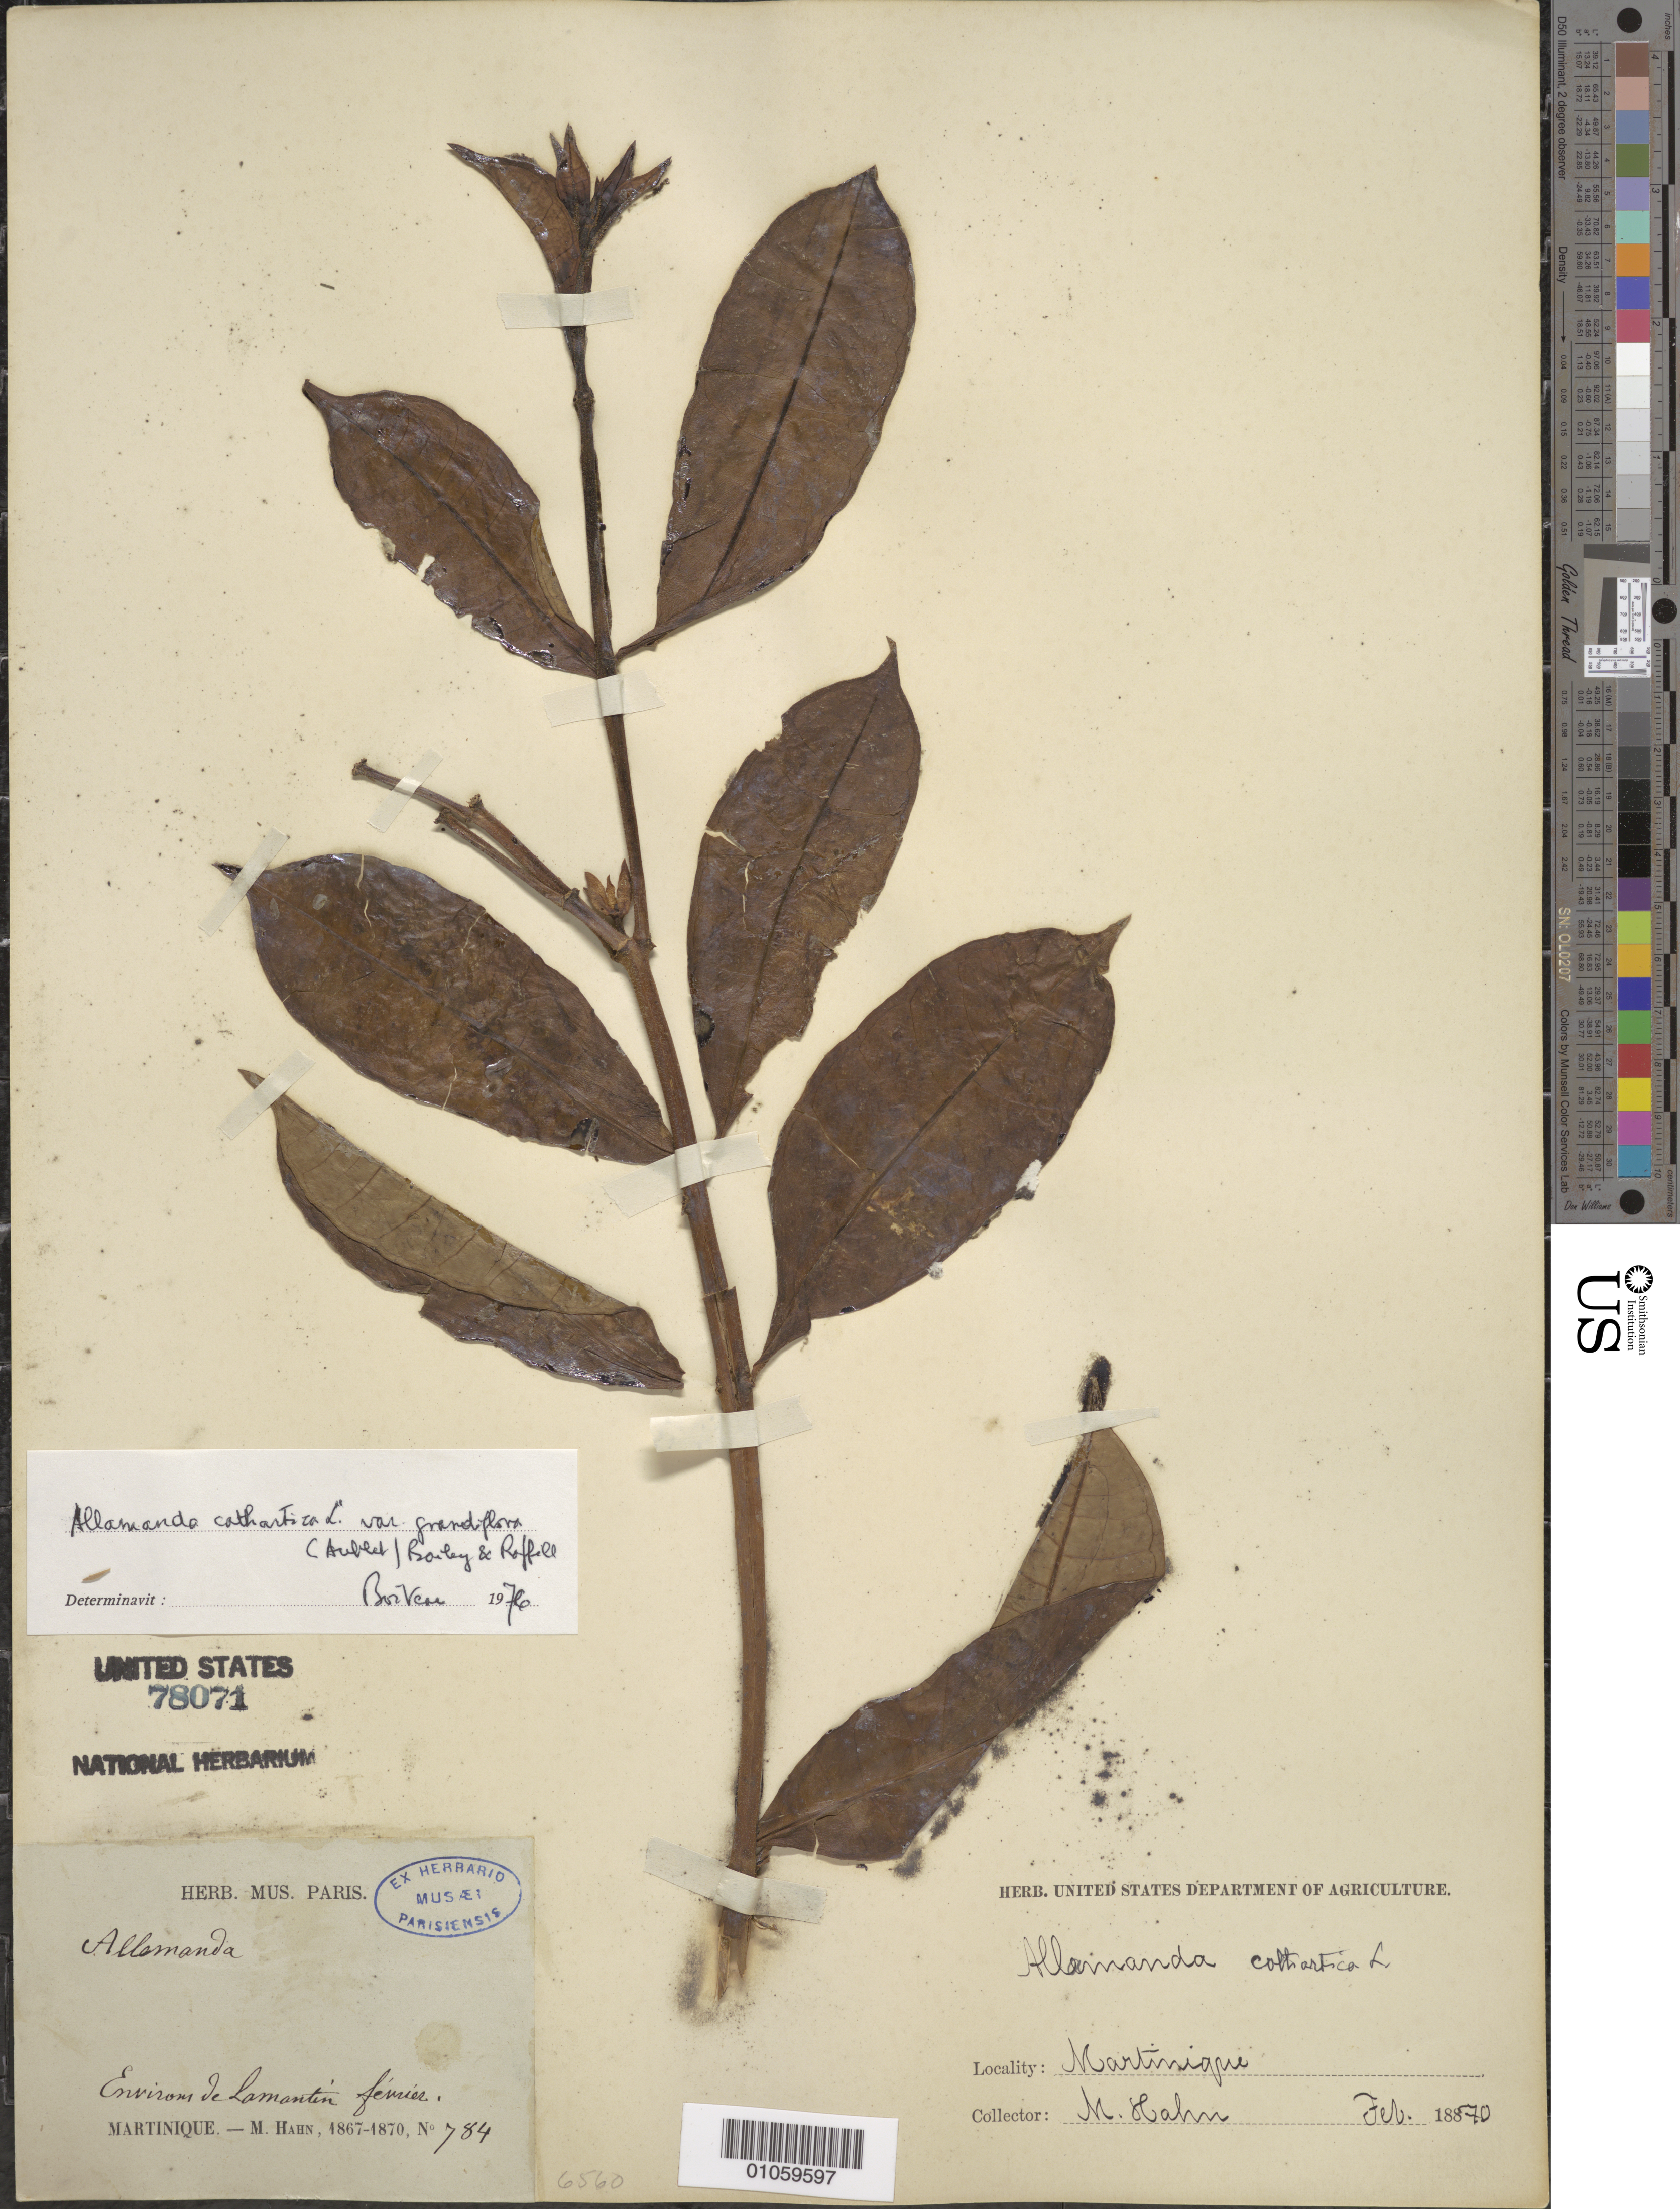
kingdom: Plantae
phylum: Tracheophyta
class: Magnoliopsida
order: Gentianales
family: Apocynaceae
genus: Allamanda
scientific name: Allamanda cathartica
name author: L.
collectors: M. Hahn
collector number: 784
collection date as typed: Feb 1870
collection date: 1870-02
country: Martinique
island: Martinique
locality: Vicinity of Lamantin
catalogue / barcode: US 78071